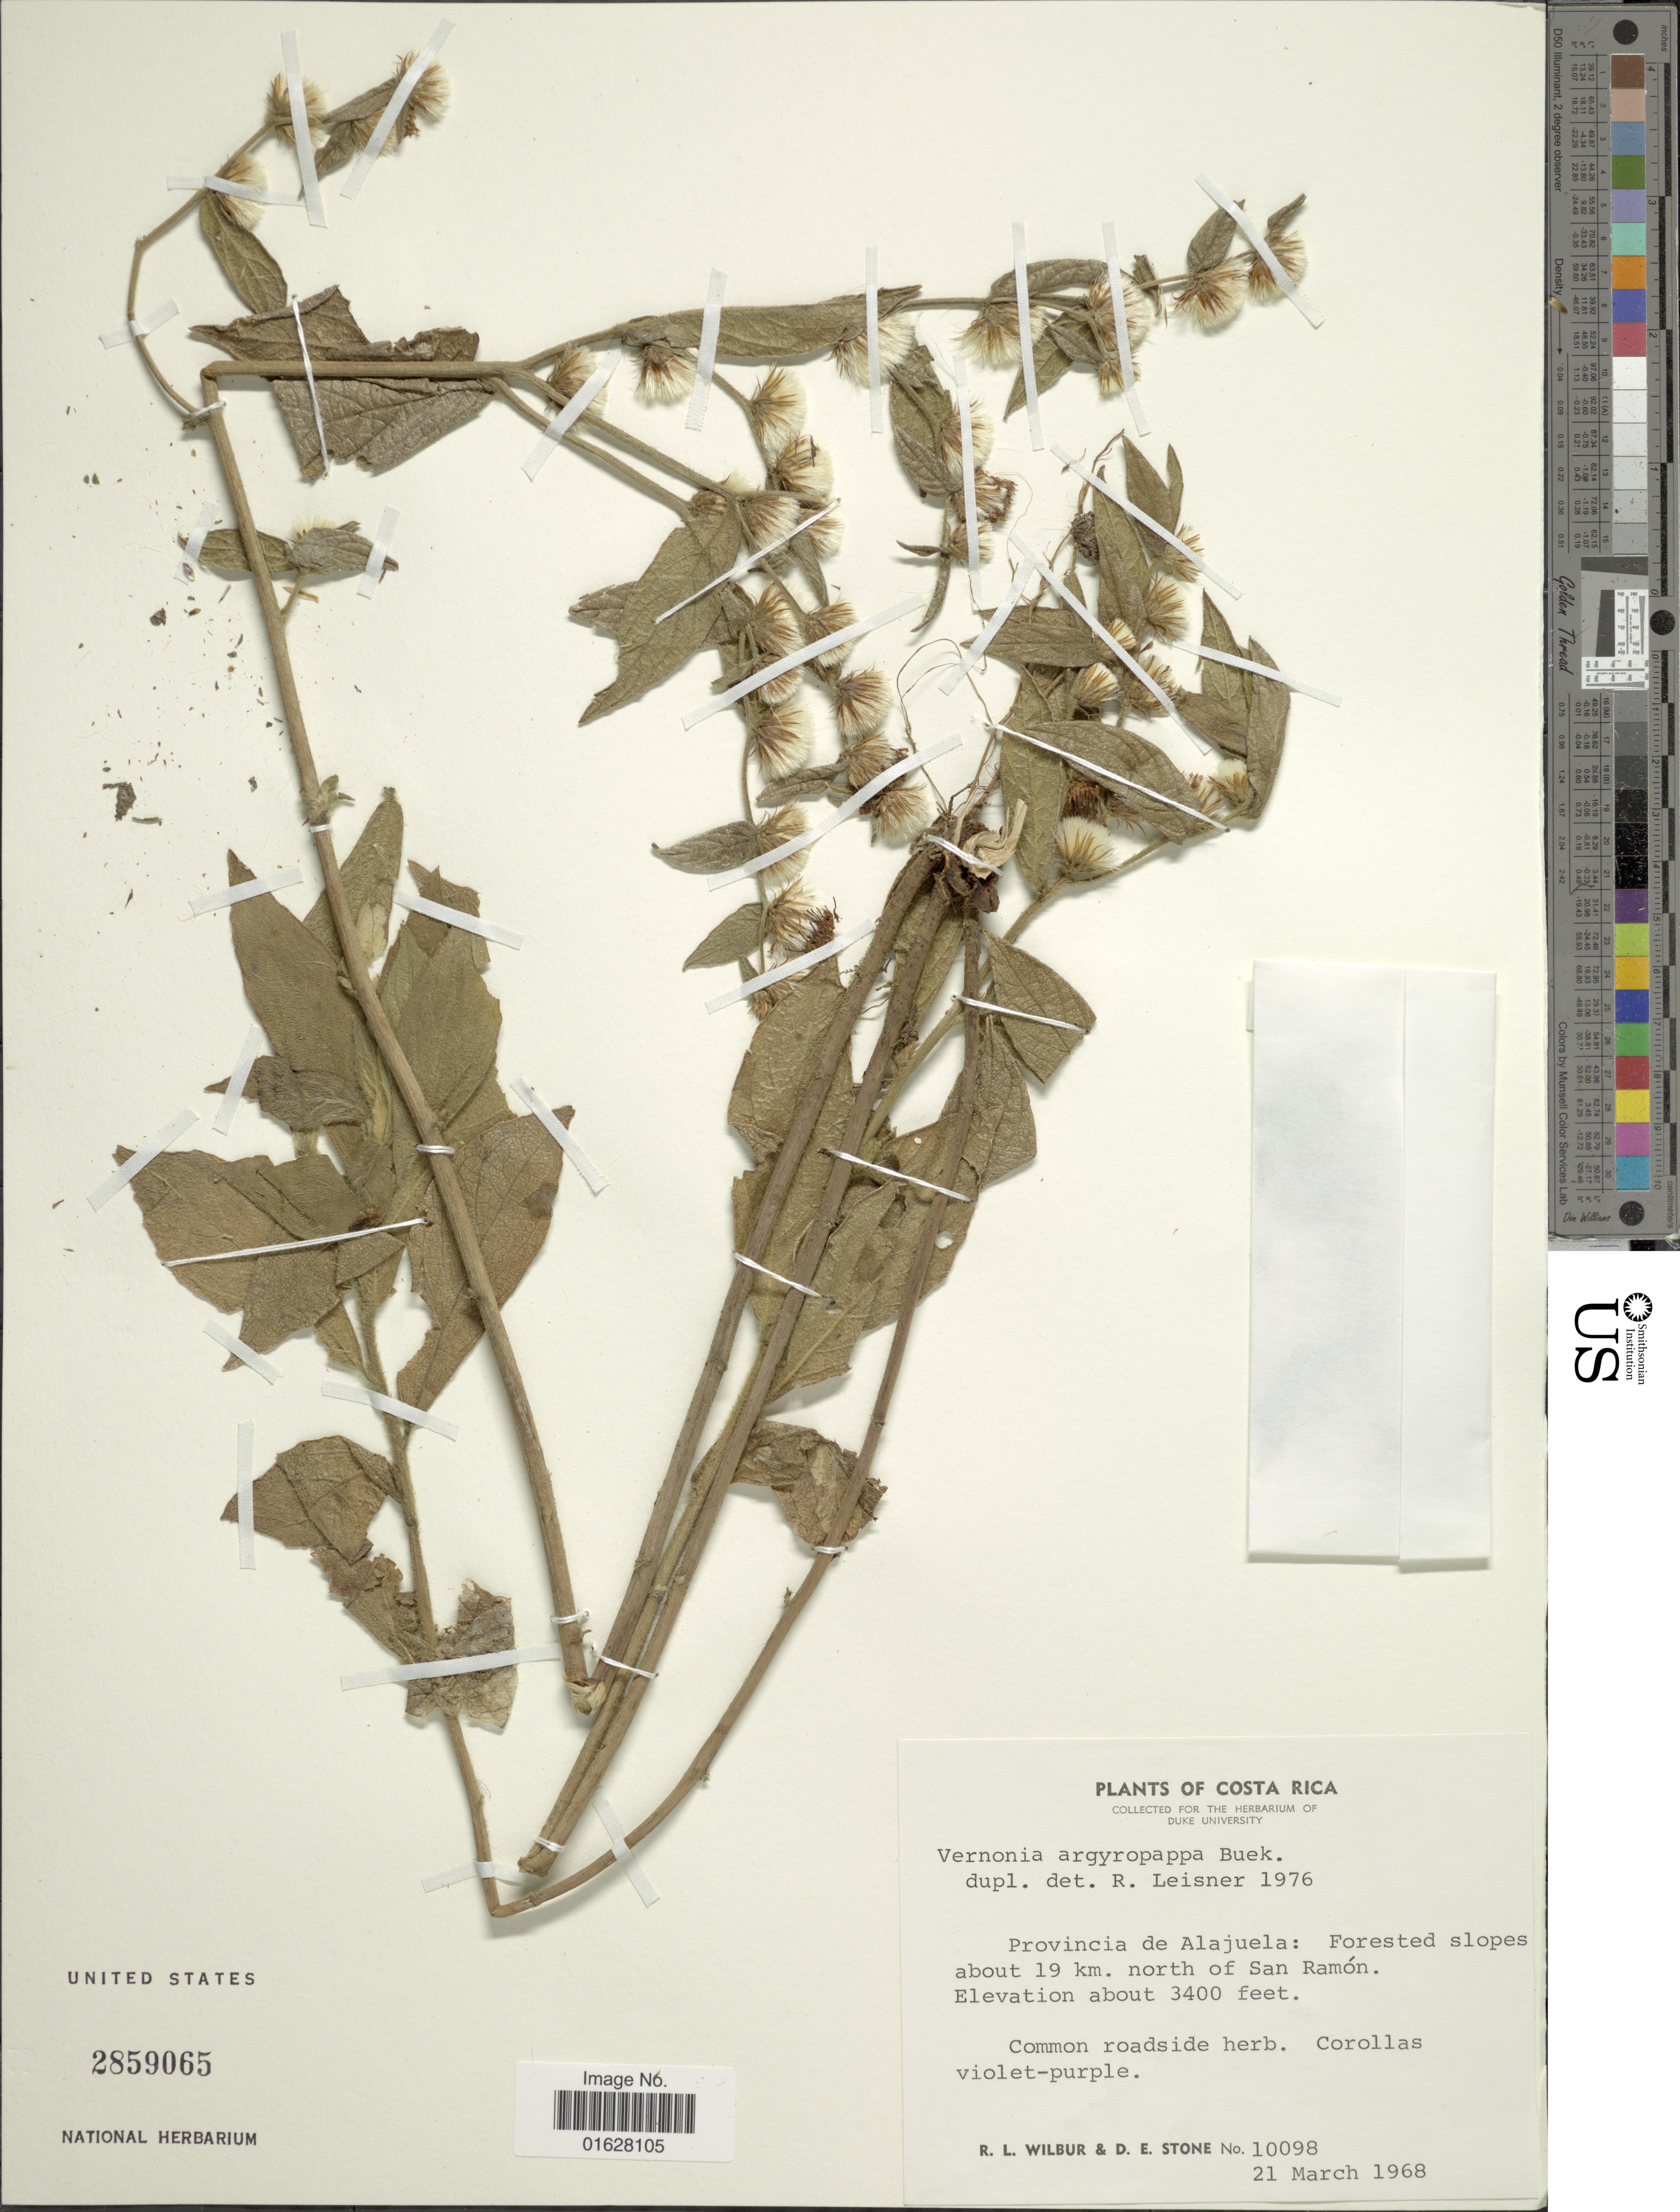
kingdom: Plantae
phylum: Tracheophyta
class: Magnoliopsida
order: Asterales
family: Asteraceae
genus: Lepidaploa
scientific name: Lepidaploa salzmannii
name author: (DC.) H. Rob.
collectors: R. L. Wilbur & D. E. Stone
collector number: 10098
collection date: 1968-03-21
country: Costa Rica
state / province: Alajuela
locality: Costa Rica. Provincia de Alajuela: Forested slopes about 19 km. north of San Ramon.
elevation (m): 1036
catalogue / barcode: US 2859065